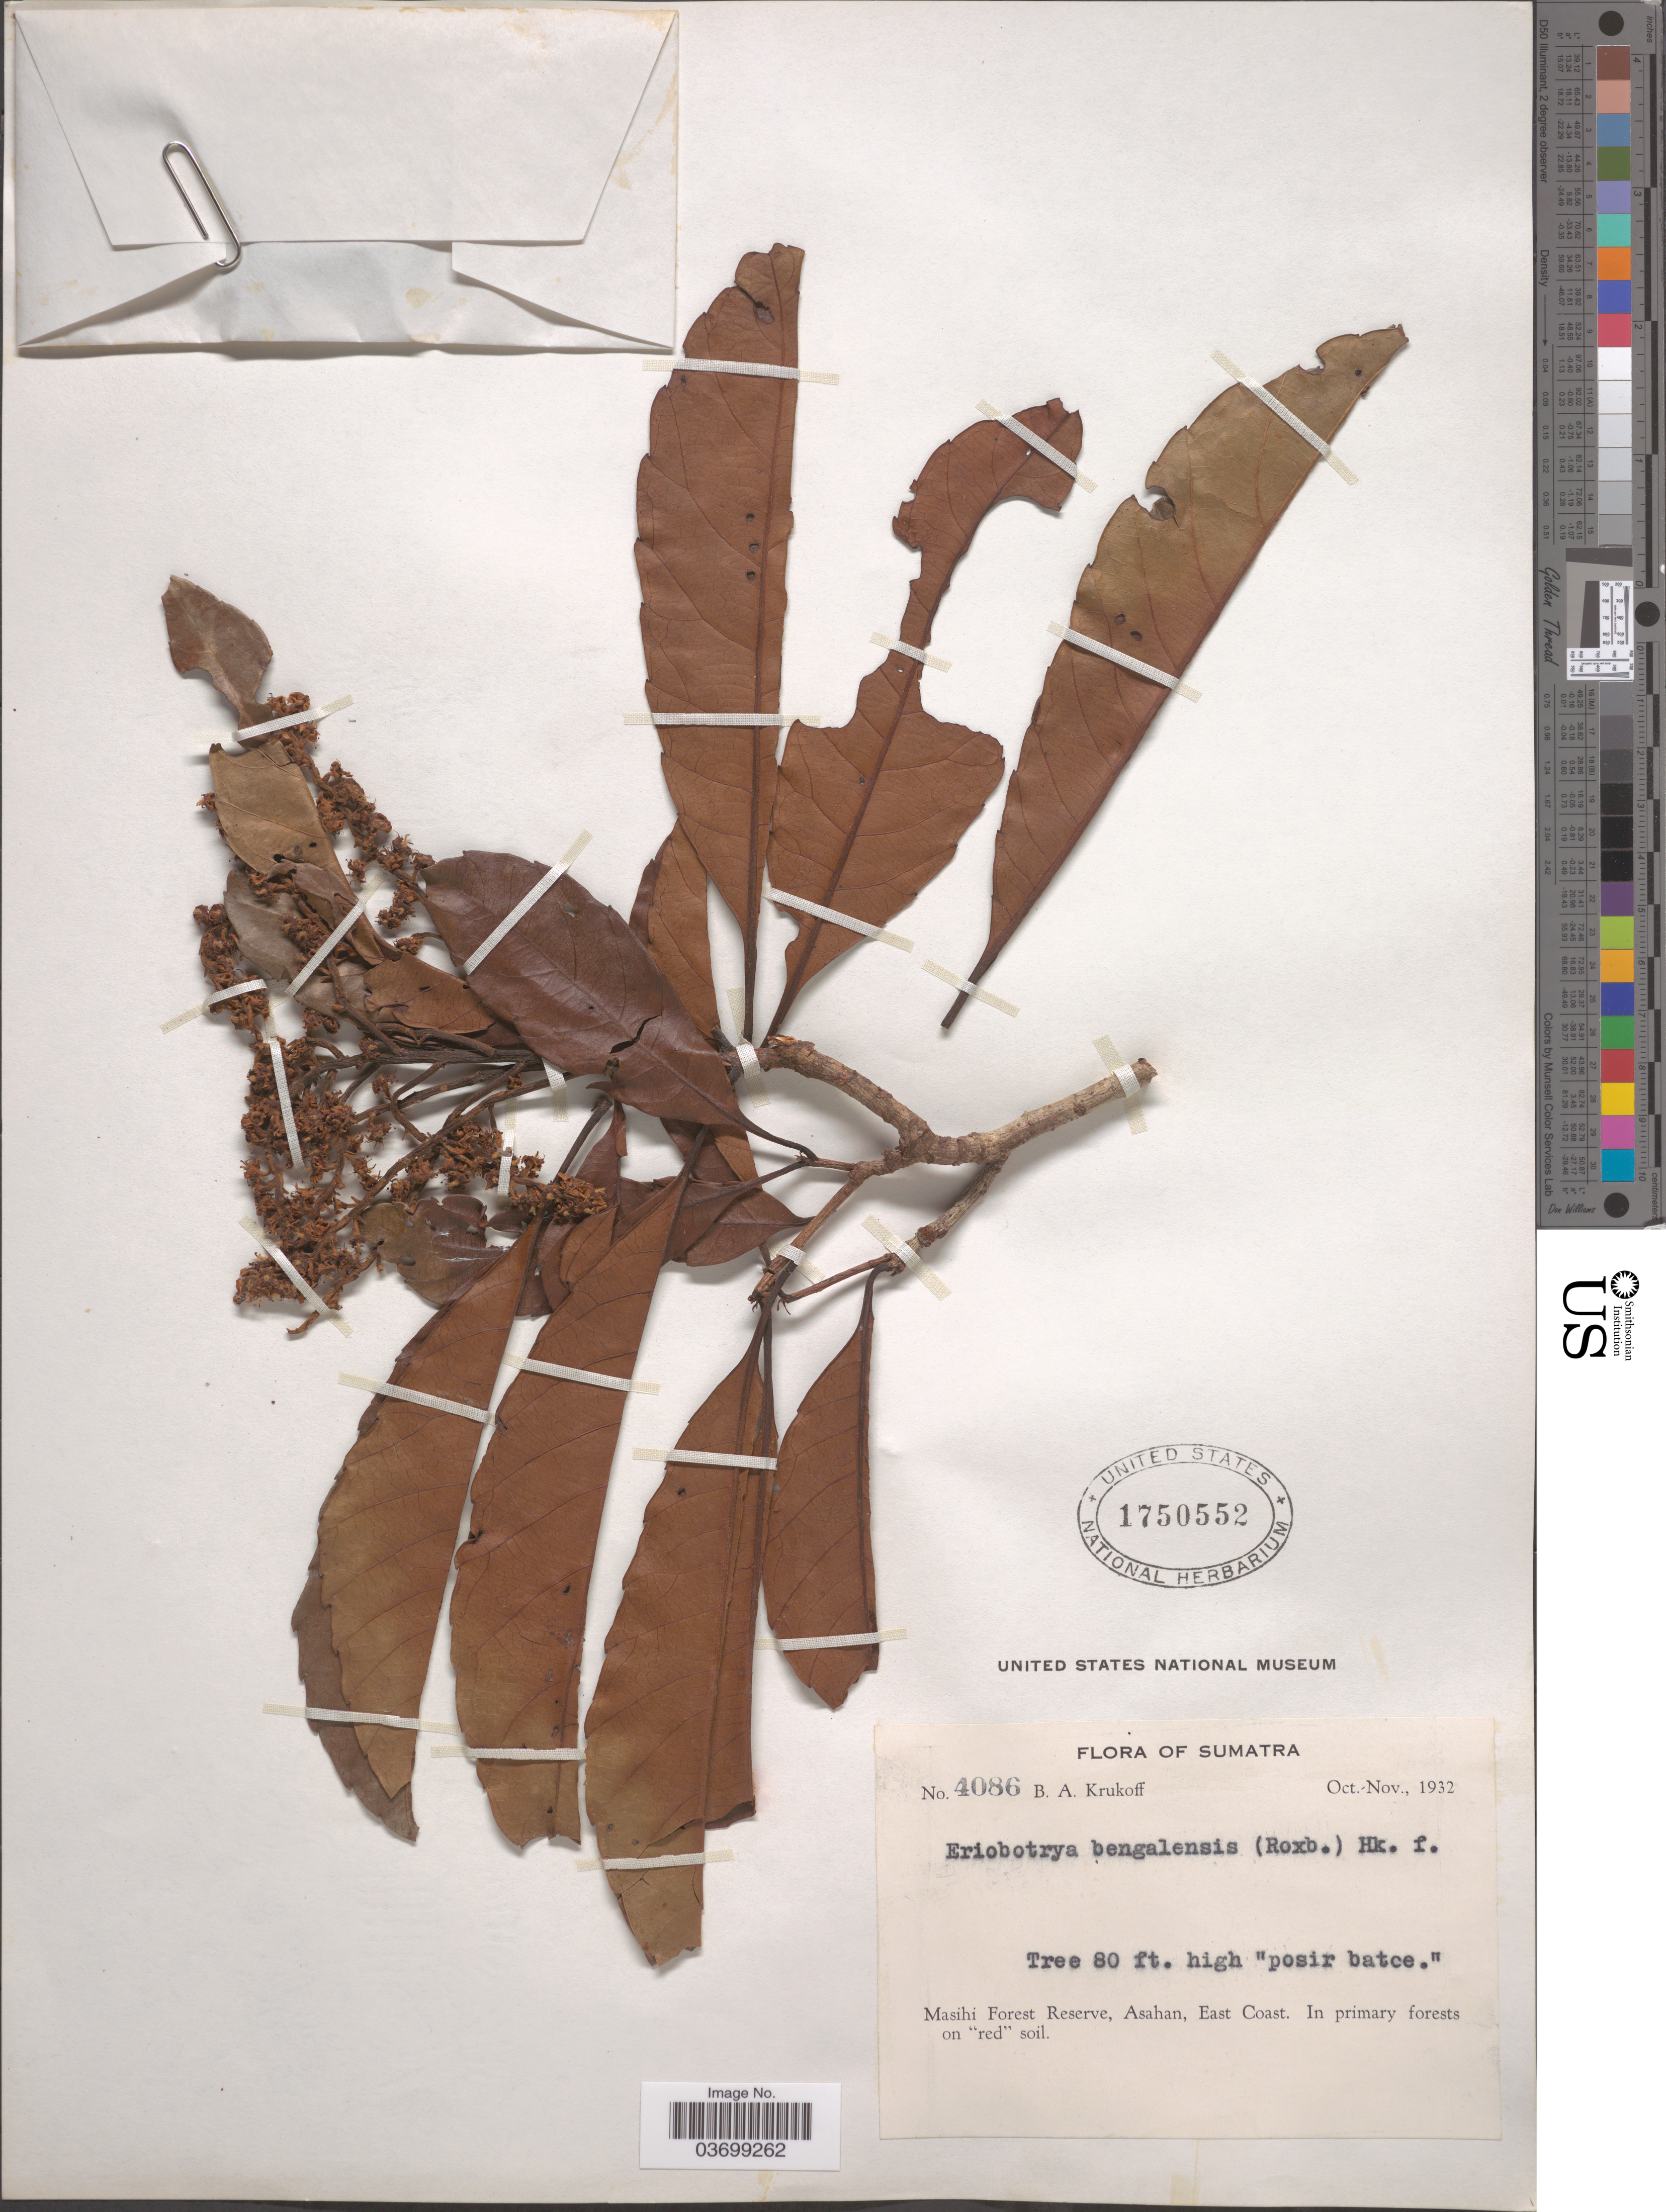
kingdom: Plantae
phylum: Tracheophyta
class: Magnoliopsida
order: Rosales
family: Rosaceae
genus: Rhaphiolepis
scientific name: Rhaphiolepis bengalensis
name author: (Roxb.) B.B. Liu & J. Wen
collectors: B. A. Krukoff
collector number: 4086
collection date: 1932-10/1932-11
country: Indonesia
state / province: Sumatra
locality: Masihi Forest Reserve, Asahan, East Coast.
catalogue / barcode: US 1750552